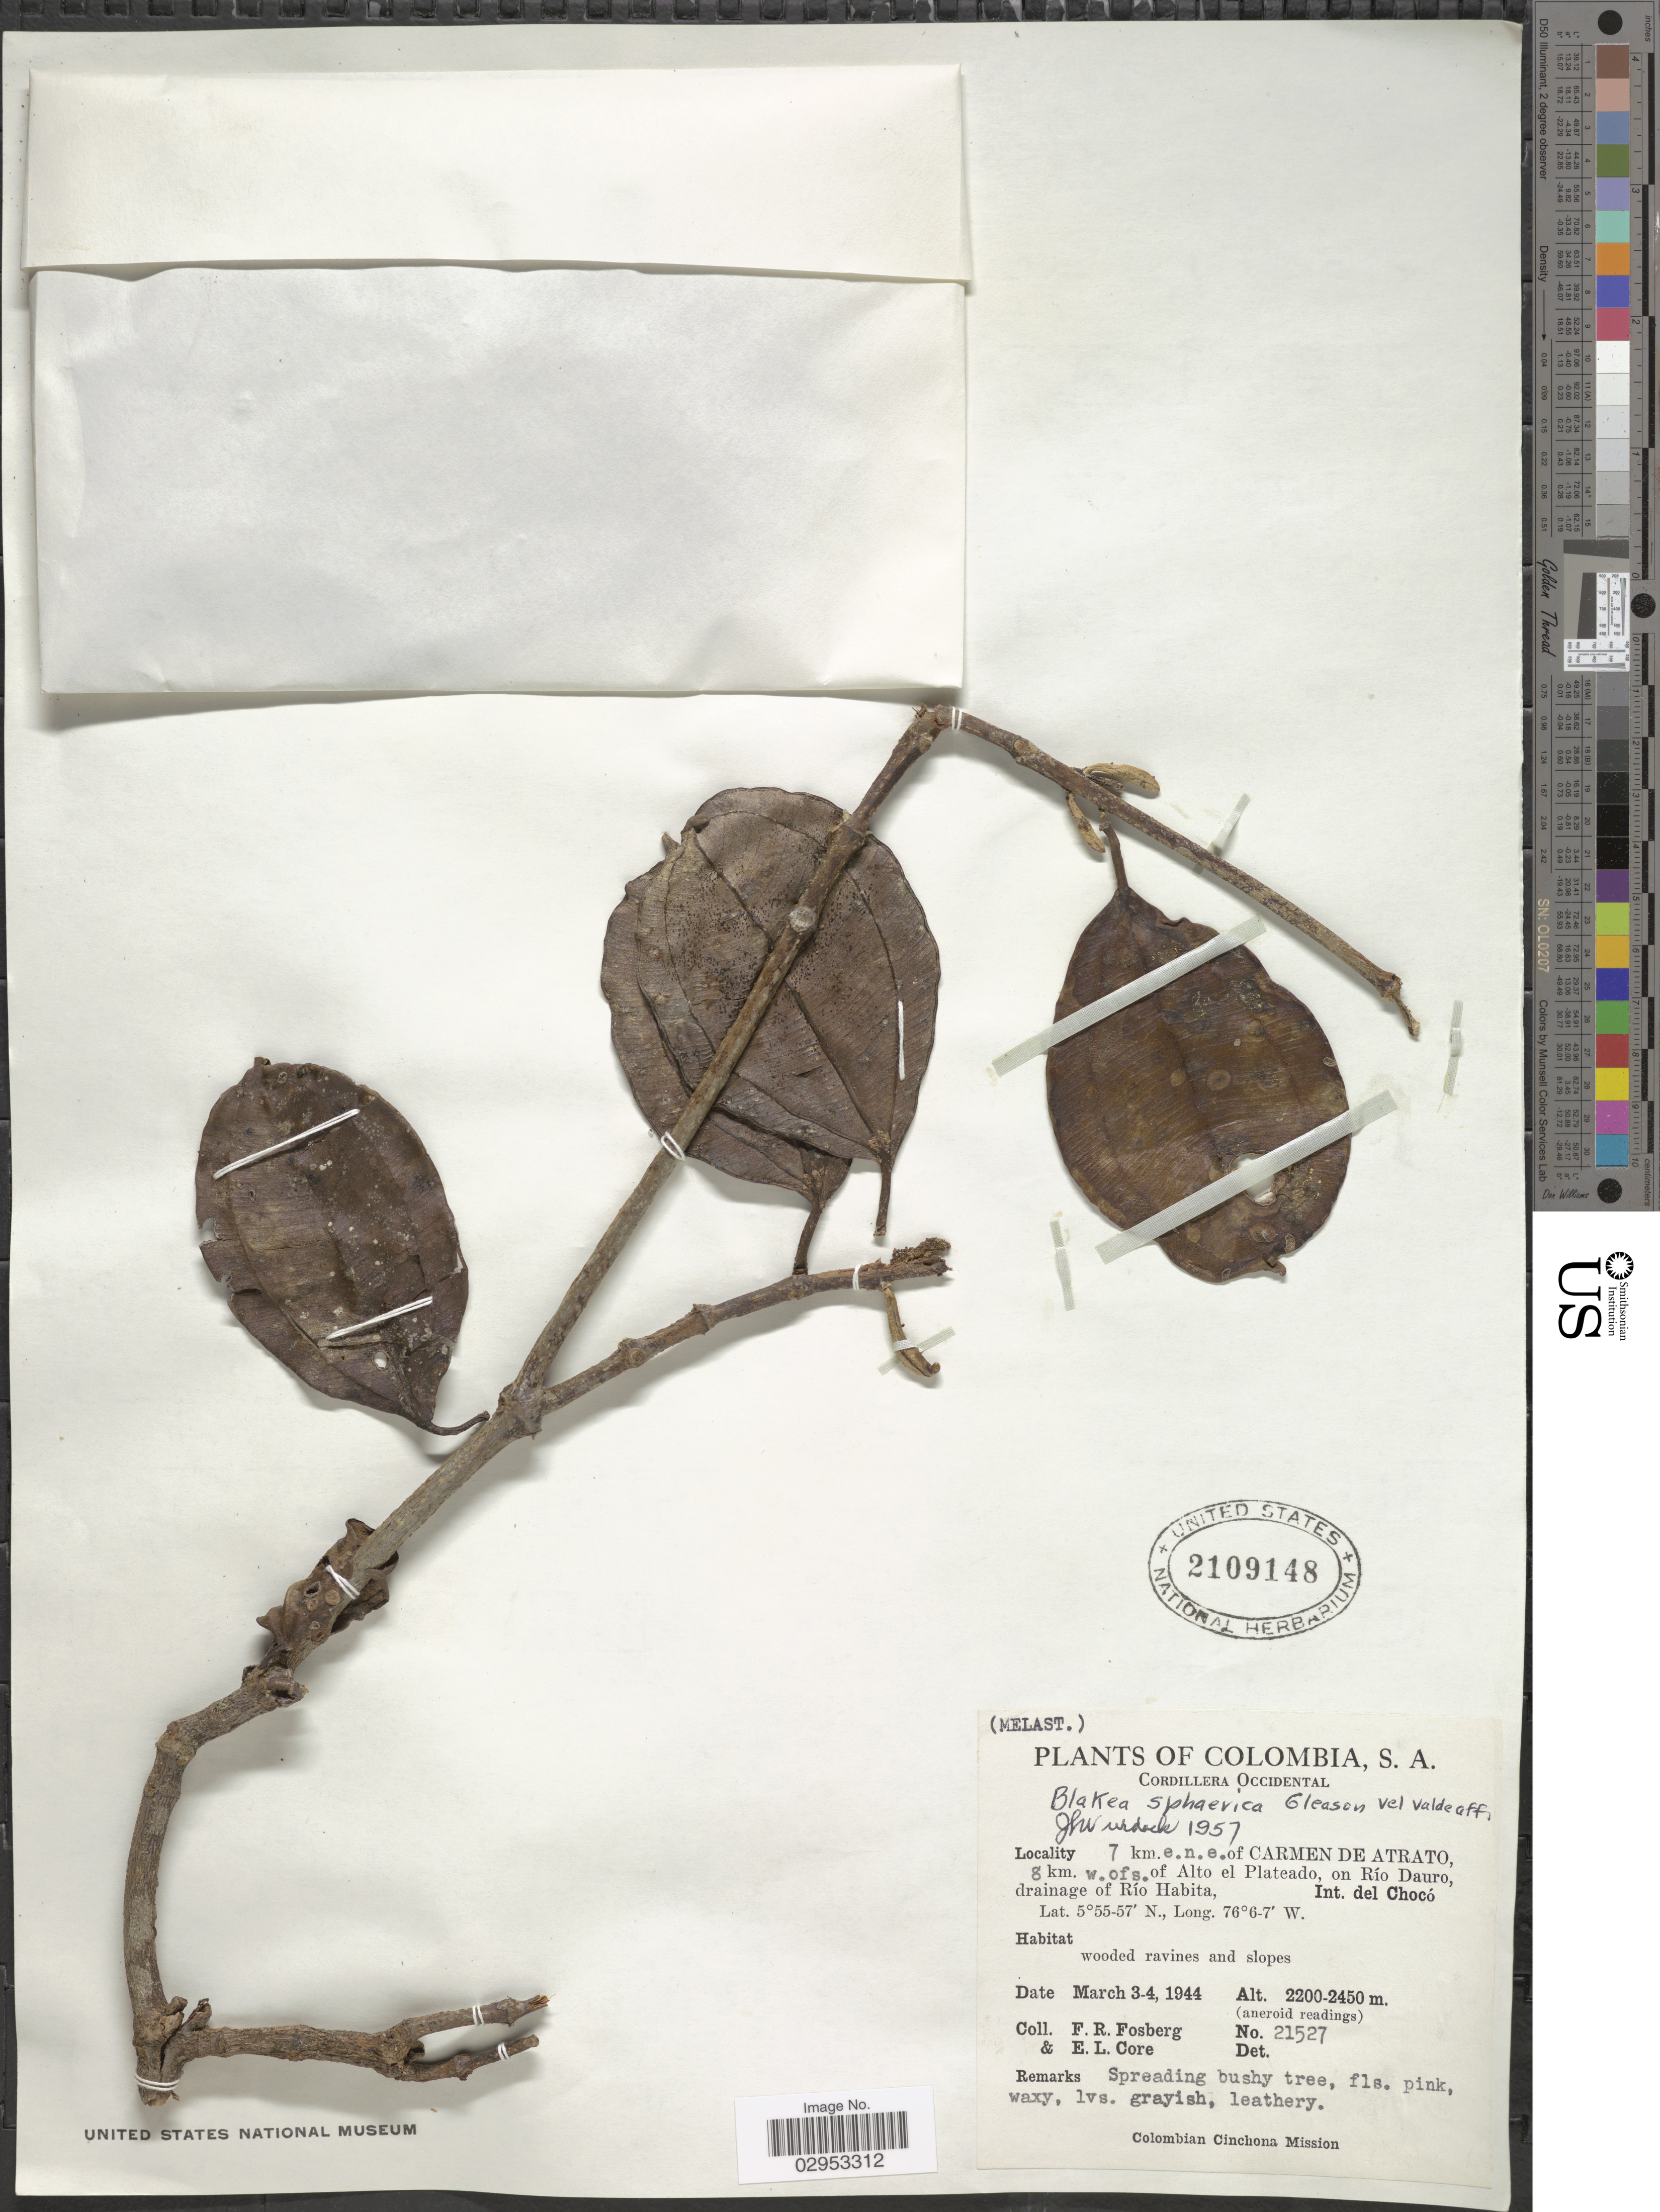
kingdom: Plantae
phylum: Tracheophyta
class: Magnoliopsida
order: Myrtales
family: Melastomataceae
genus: Blakea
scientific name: Blakea quadrangularis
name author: Triana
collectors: F. R. Fosberg & E. Core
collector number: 21527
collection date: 1944-03-03/1944-03-04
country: Colombia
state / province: Chocó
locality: Cordillera Occidental. 7 km. e.n.e. of Carmen de Atrato, 8 km. w. of s. of Alto el Plateado, on Río Dauro, drainage of Río Habita, Int. del Chocó.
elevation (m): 2200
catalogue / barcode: US 2109148